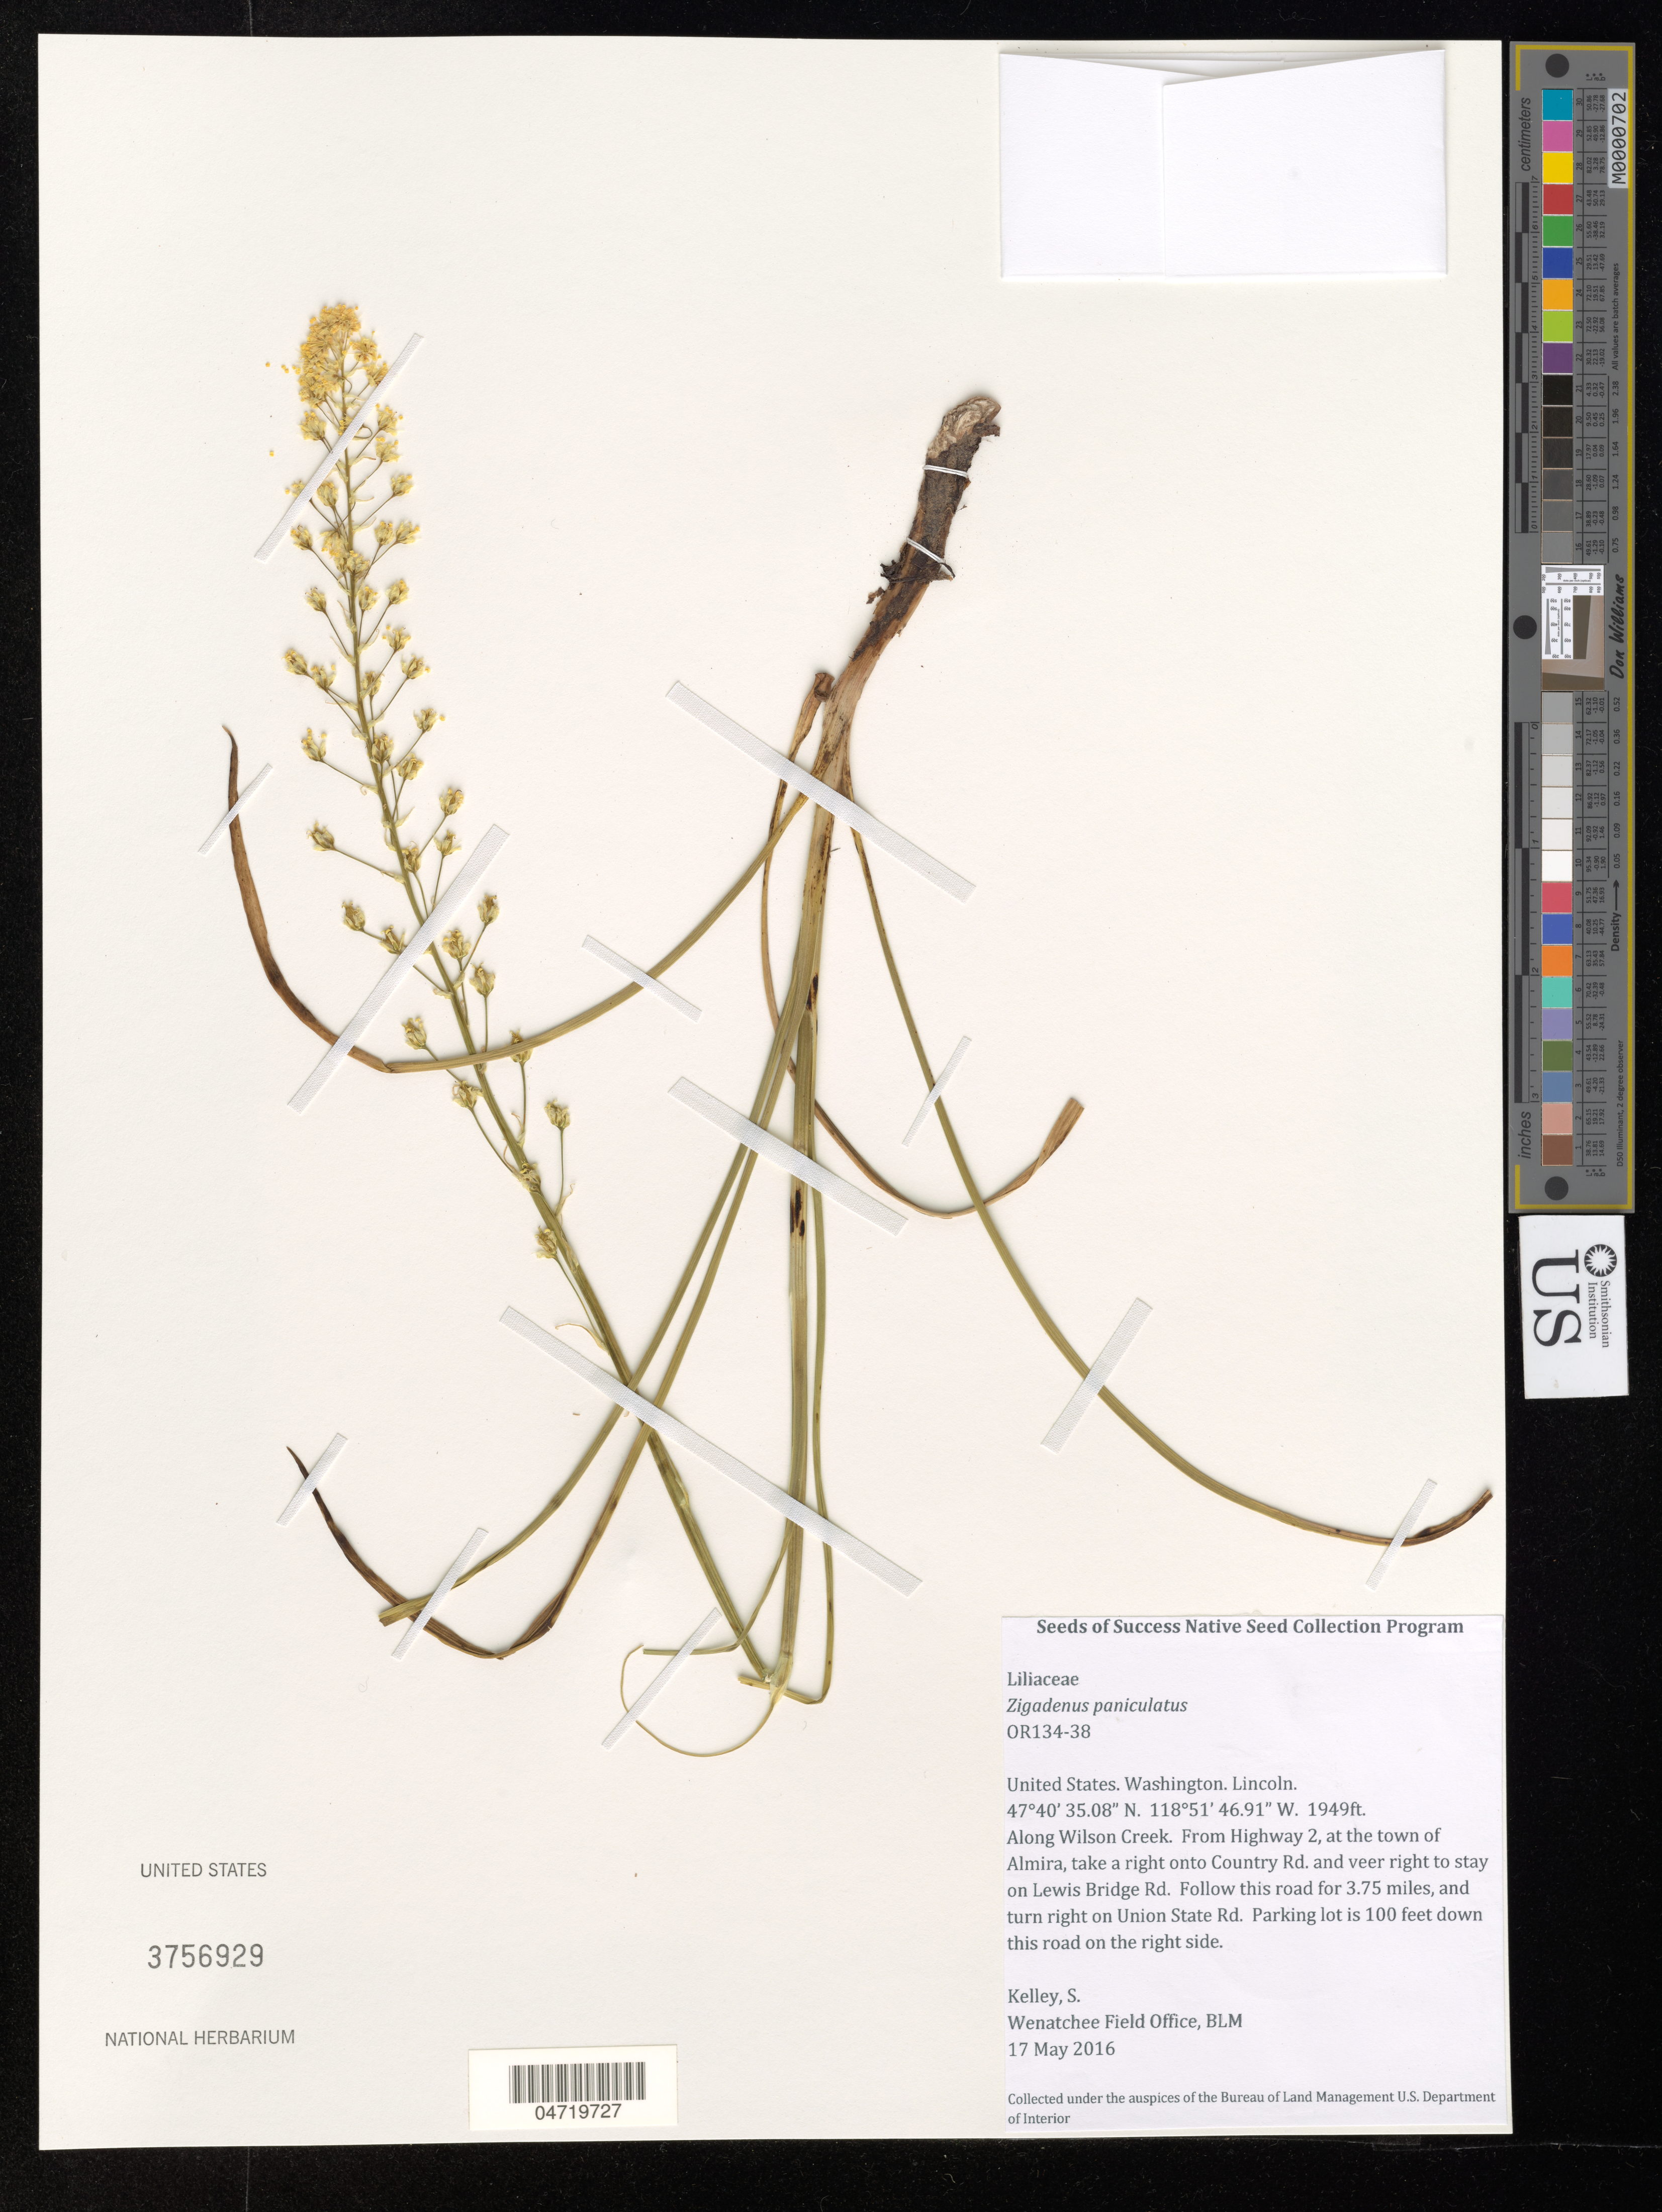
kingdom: Plantae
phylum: Tracheophyta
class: Liliopsida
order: Liliales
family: Melanthiaceae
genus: Zigadenus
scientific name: Zigadenus paniculatus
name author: S. Watson in C. King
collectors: S. Kelley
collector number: OR134-38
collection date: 2016-05-17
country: United States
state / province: Washington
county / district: Lincoln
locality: Wilson's Creek, Watchable Wildflower Trail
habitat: Shrub-steppe meadow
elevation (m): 594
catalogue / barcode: US 3756929